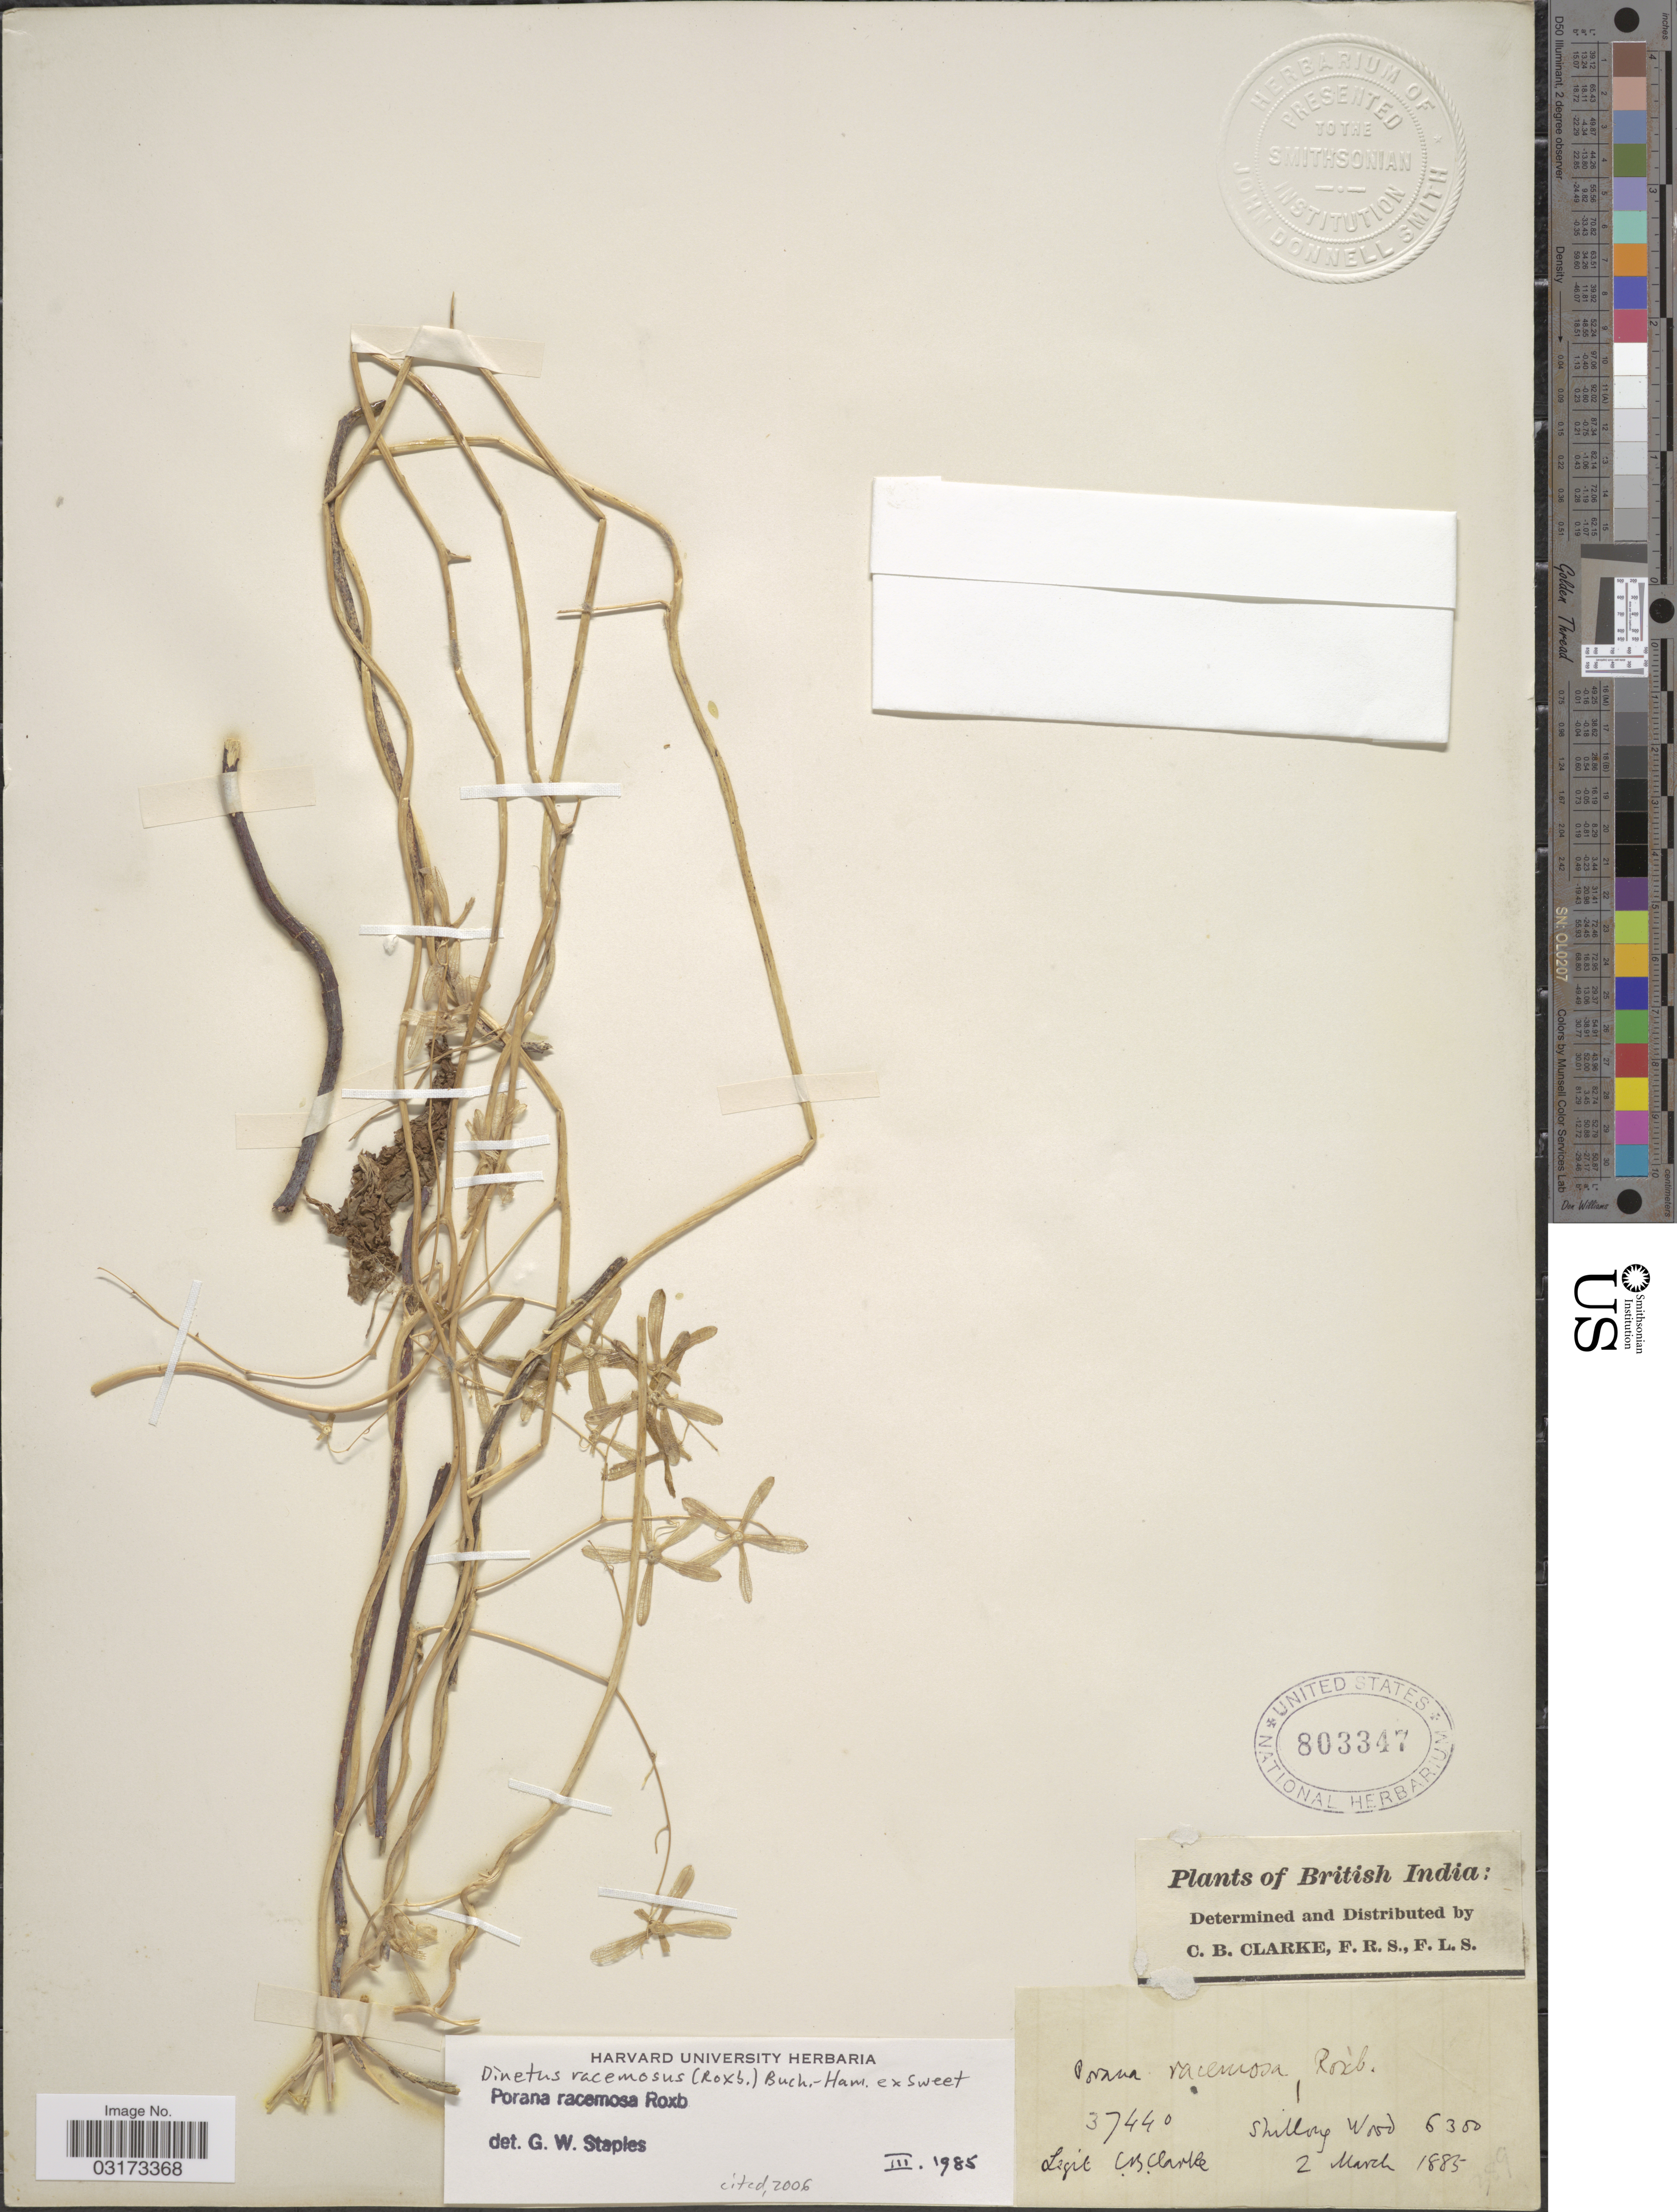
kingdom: Plantae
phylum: Tracheophyta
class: Magnoliopsida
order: Solanales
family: Convolvulaceae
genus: Dinetus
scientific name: Dinetus racemosus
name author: (Roxb.) Sweet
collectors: C. B. Clarke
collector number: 37440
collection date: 1885-03-02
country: India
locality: British India. Shillong Wood.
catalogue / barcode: US 803347